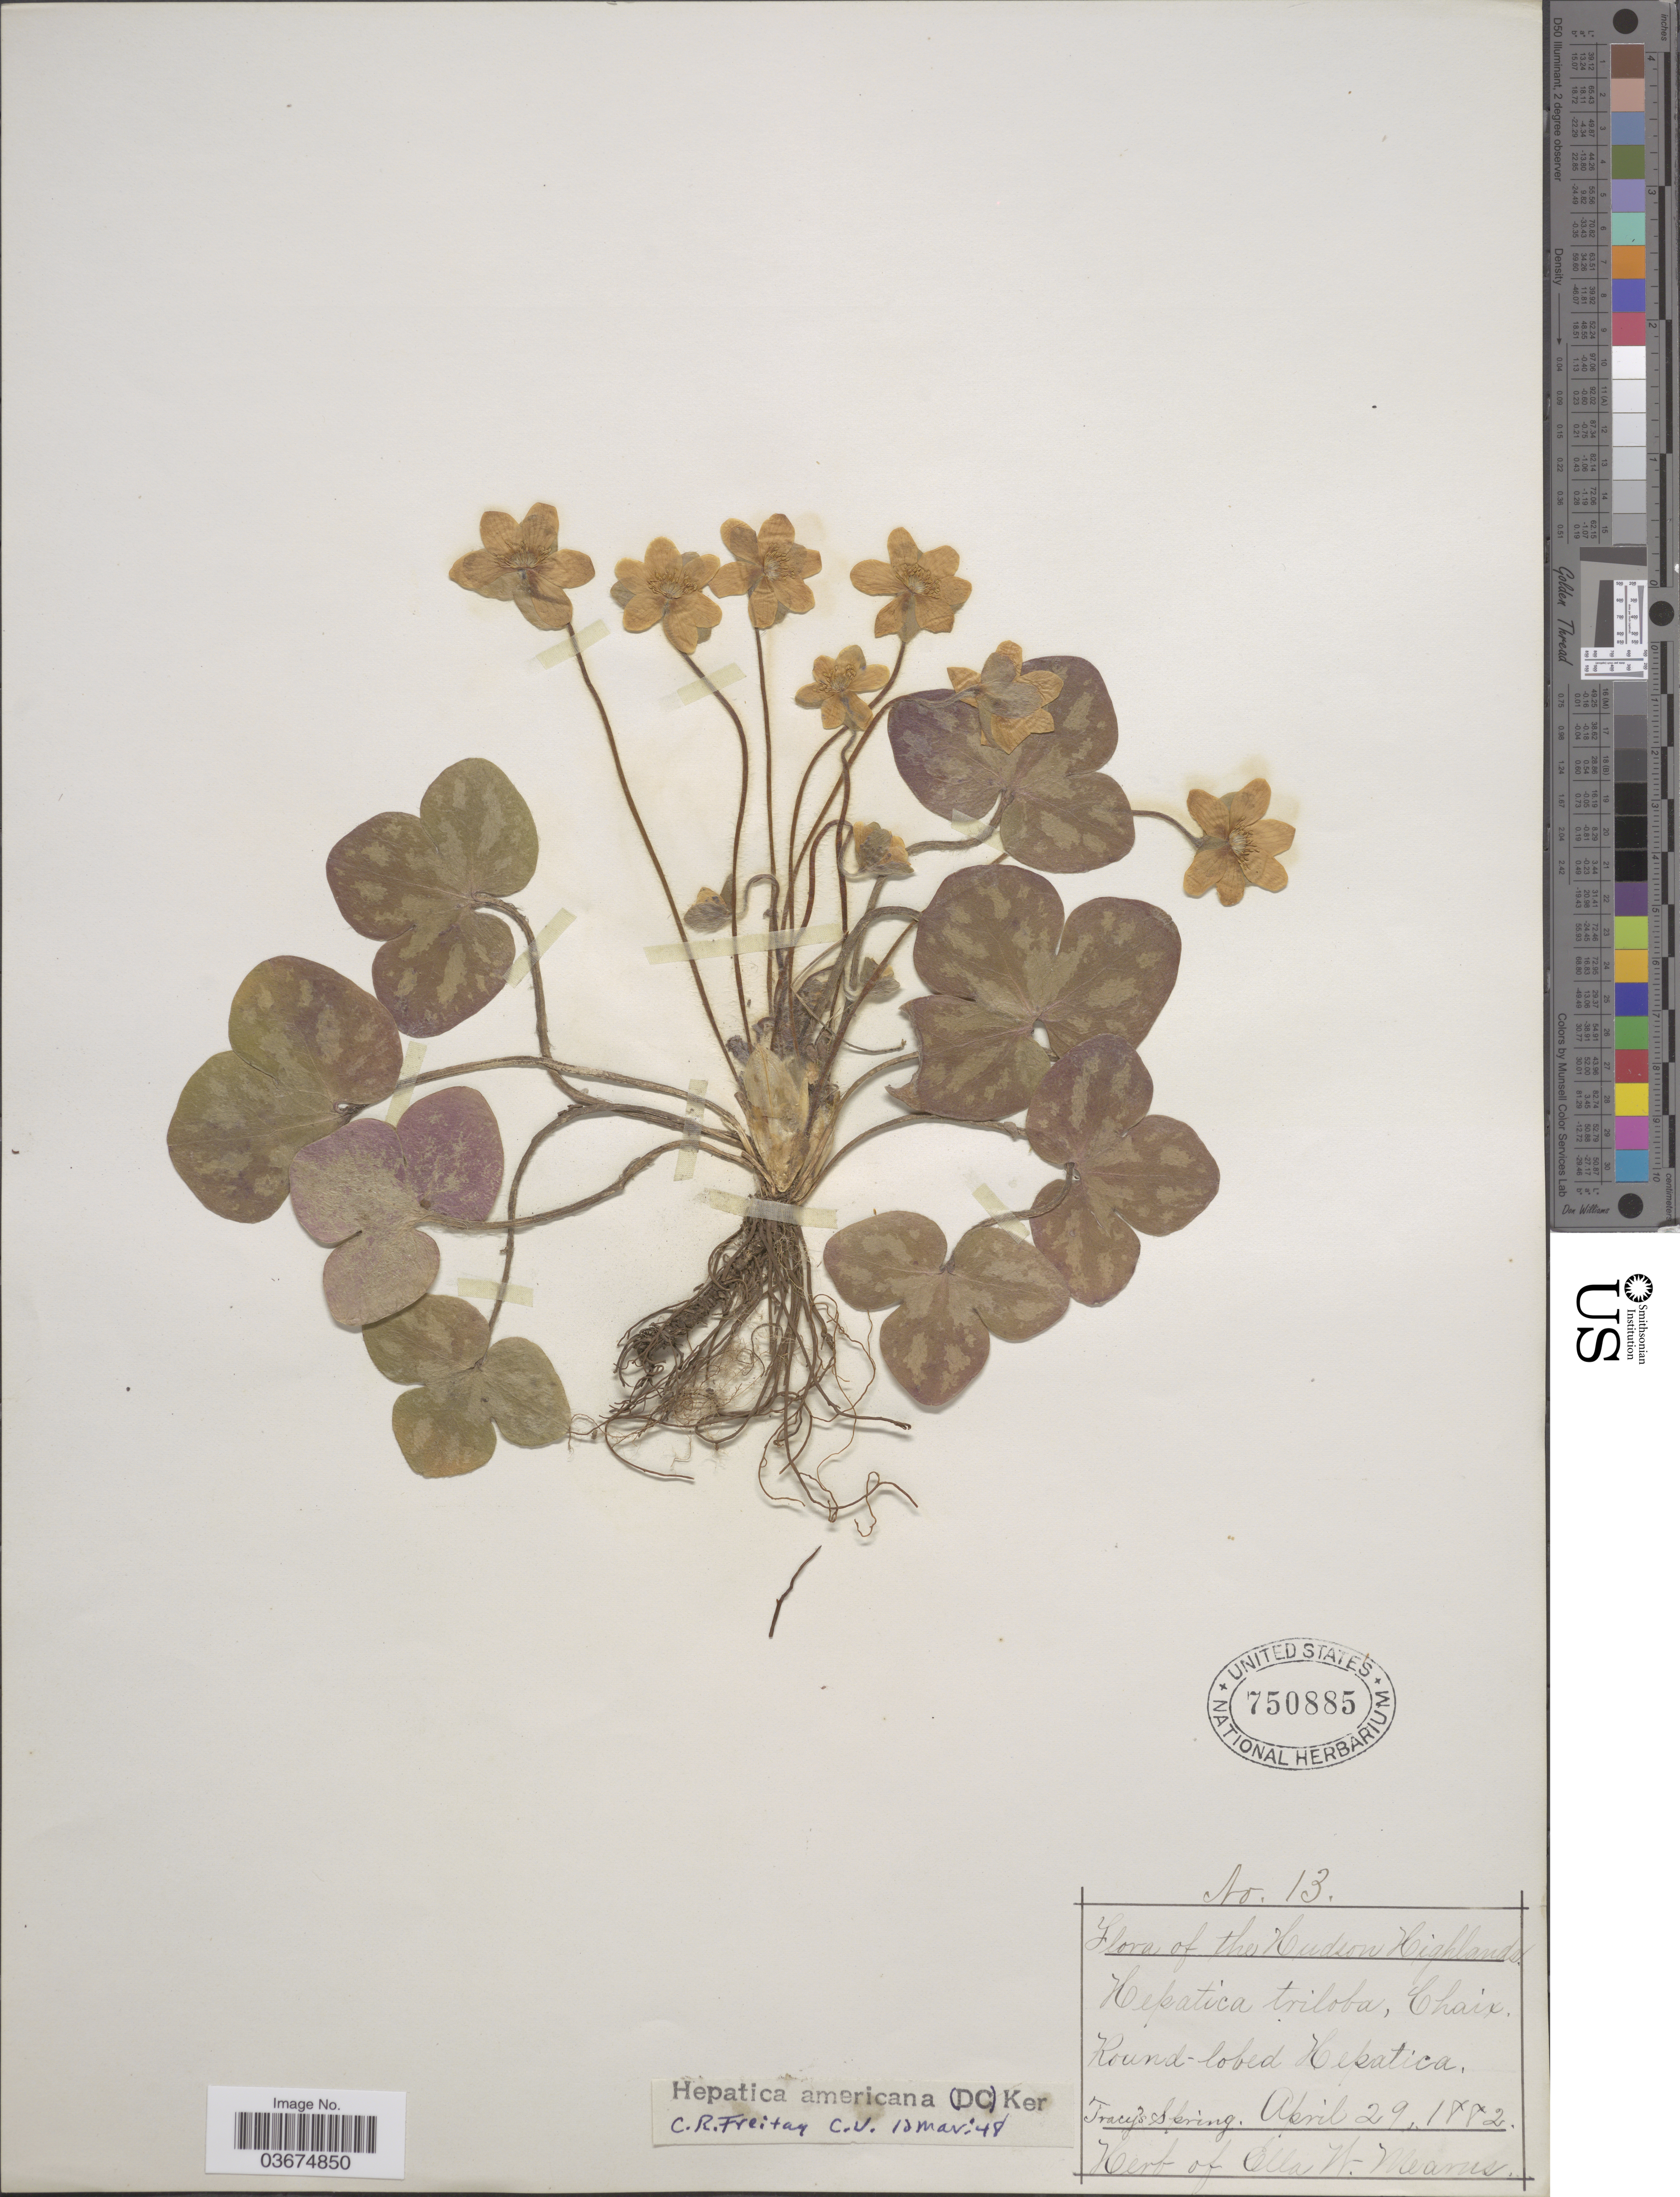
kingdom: Plantae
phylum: Tracheophyta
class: Magnoliopsida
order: Ranunculales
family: Ranunculaceae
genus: Hepatica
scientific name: Hepatica americana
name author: (DC.) Ker Gawl.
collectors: ex herb. Ella W. Mearns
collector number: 13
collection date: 1882-04-29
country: United States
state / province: New York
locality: Hudson Highlands. Tracy's Spring.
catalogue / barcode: US 750885